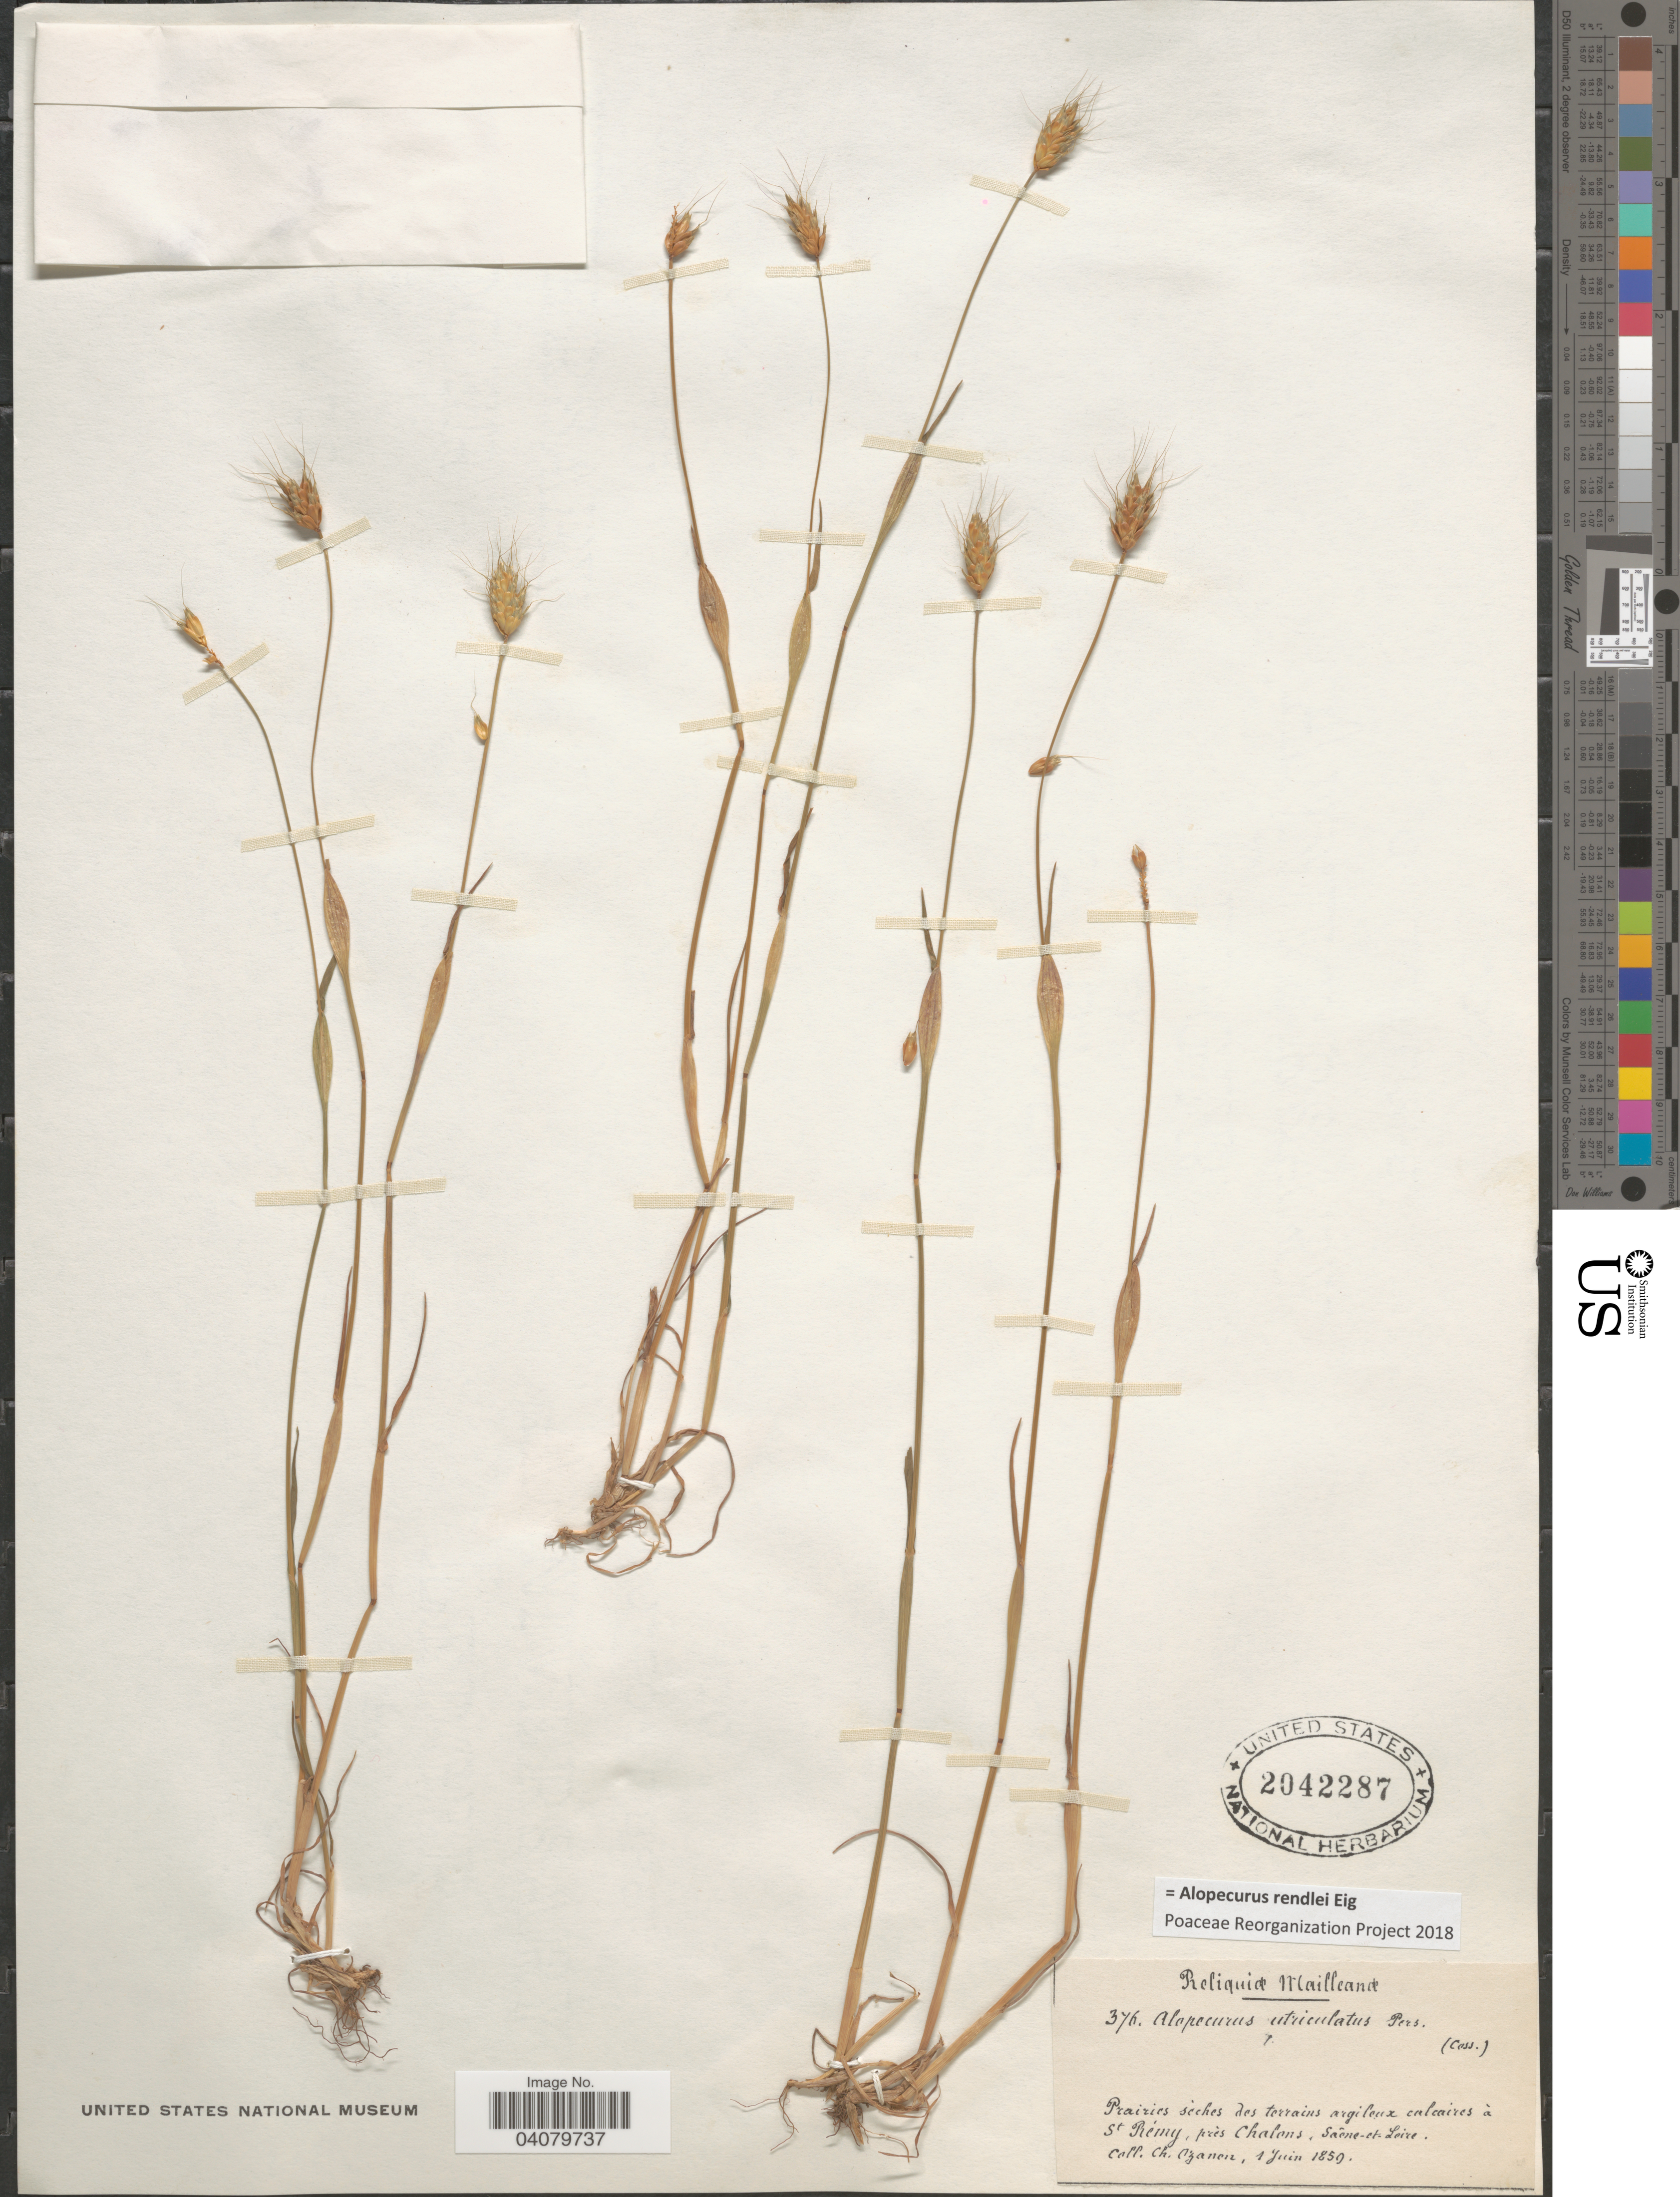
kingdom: Plantae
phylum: Tracheophyta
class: Liliopsida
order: Poales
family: Poaceae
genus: Alopecurus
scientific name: Alopecurus rendlei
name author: Eig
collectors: C. Ozanon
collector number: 376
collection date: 1859-06-01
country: France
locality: Prairies sèches des terrains argileux calcaires à St Rémy, près Chalons, Saône-et-Loire.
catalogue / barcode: US 2042287